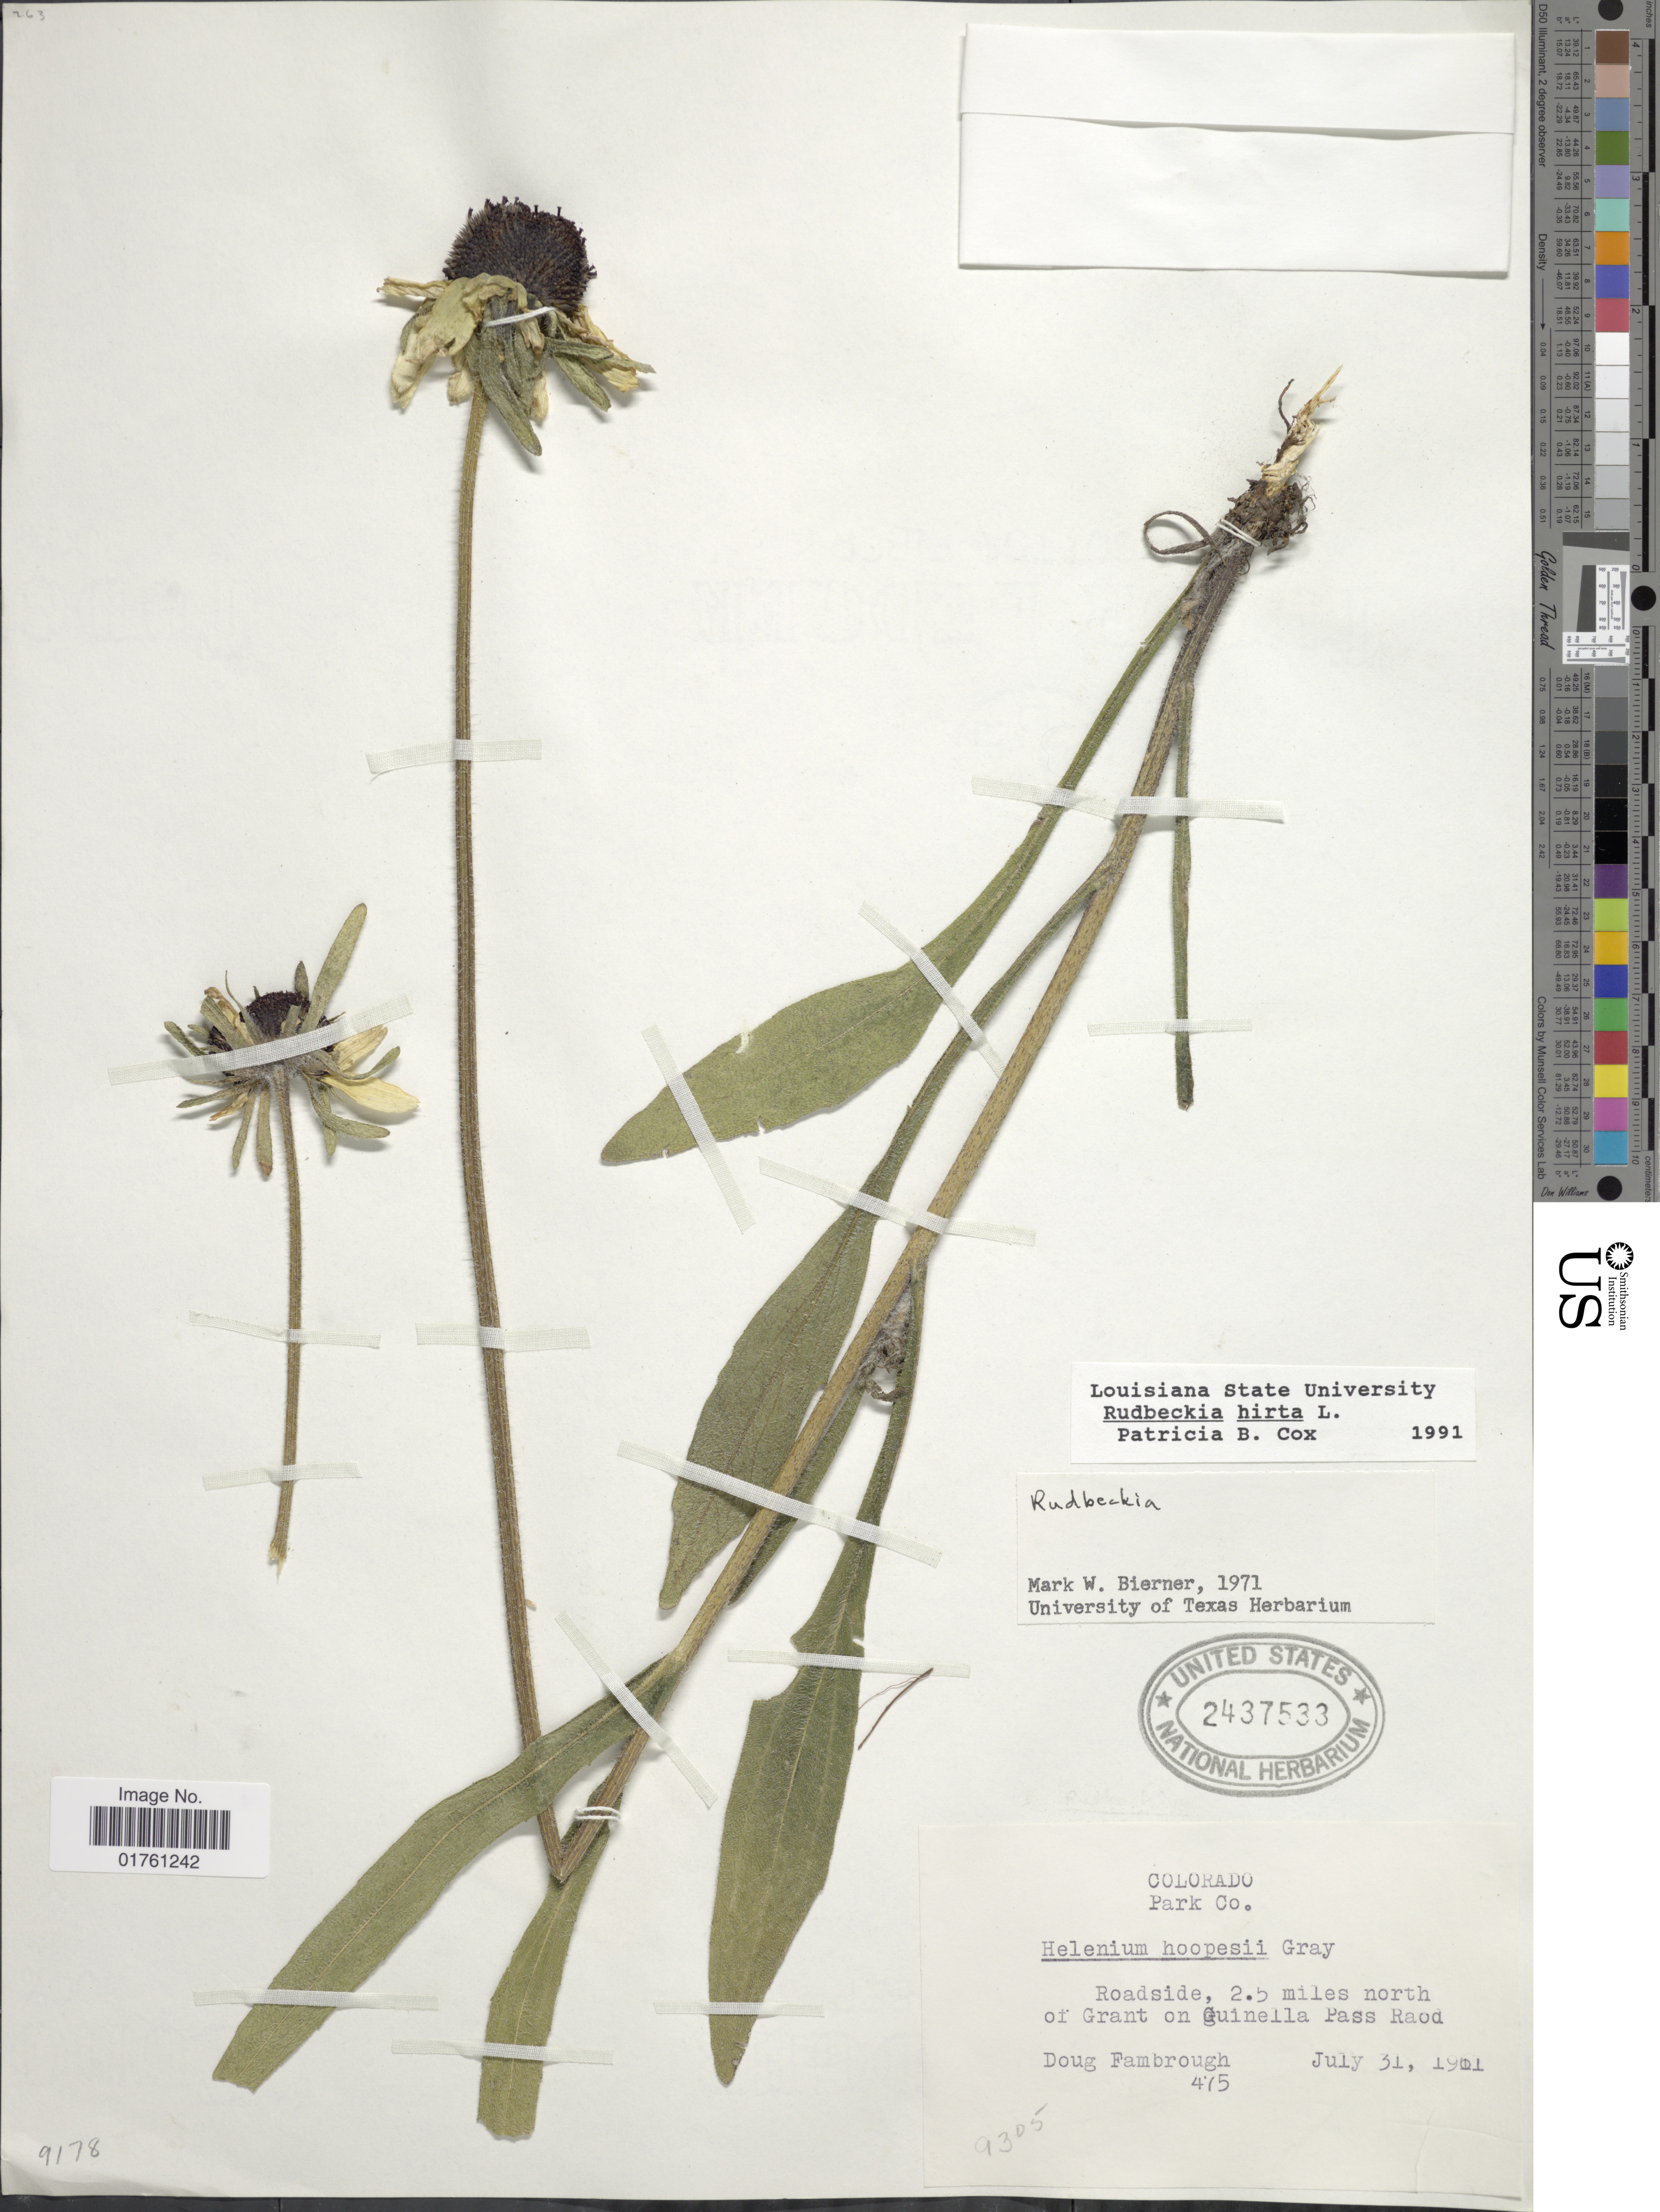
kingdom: Plantae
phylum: Tracheophyta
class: Magnoliopsida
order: Asterales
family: Asteraceae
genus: Rudbeckia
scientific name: Rudbeckia hirta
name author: L.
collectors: D. Fambrough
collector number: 475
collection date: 1961-07-31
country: United States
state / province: Colorado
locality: Park Co, Rodsides, 2.5 miles north of Grant on Guinella Pass road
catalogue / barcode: US 2437533